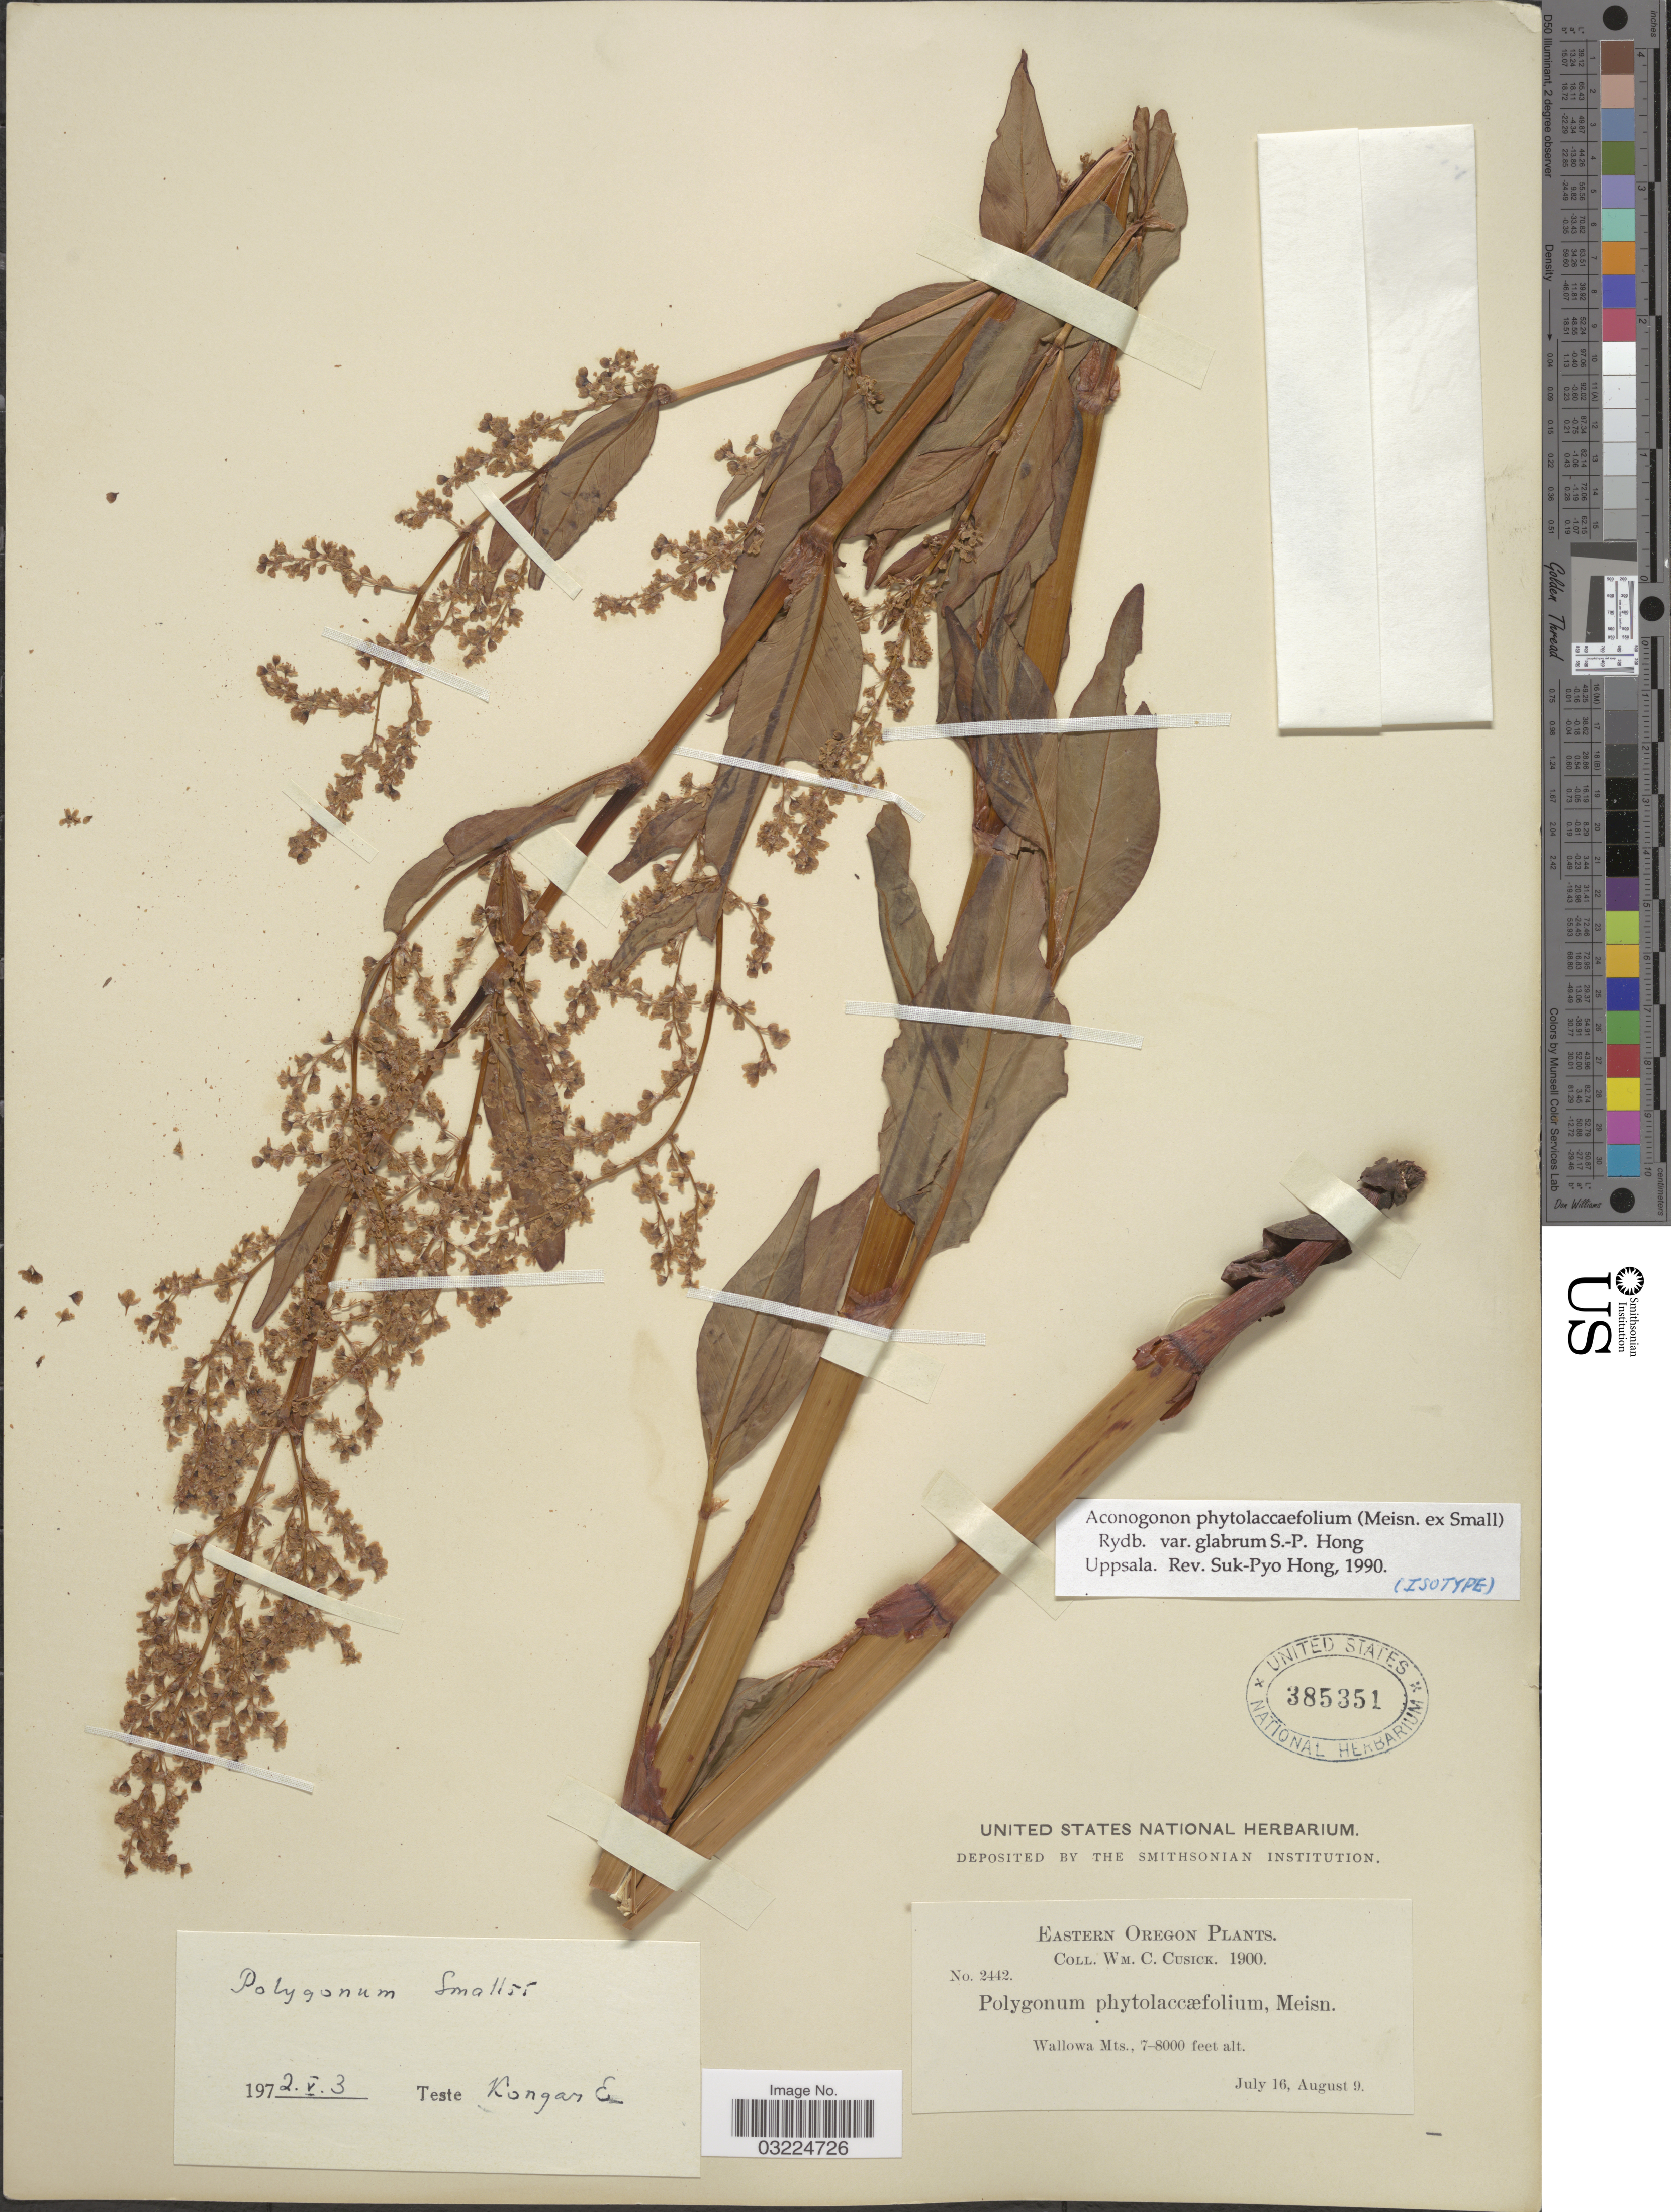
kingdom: Plantae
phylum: Tracheophyta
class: Magnoliopsida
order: Caryophyllales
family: Polygonaceae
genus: Koenigia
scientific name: Koenigia phytolaccifolia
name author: (Meisn. ex Small) T.M. Schust. & Reveal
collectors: W. C. Cusick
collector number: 2442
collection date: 1900-07-16/1900-08-09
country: United States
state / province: Oregon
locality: Eastern Oregon. Wallowa Mts.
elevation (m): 2134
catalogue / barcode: US 385351